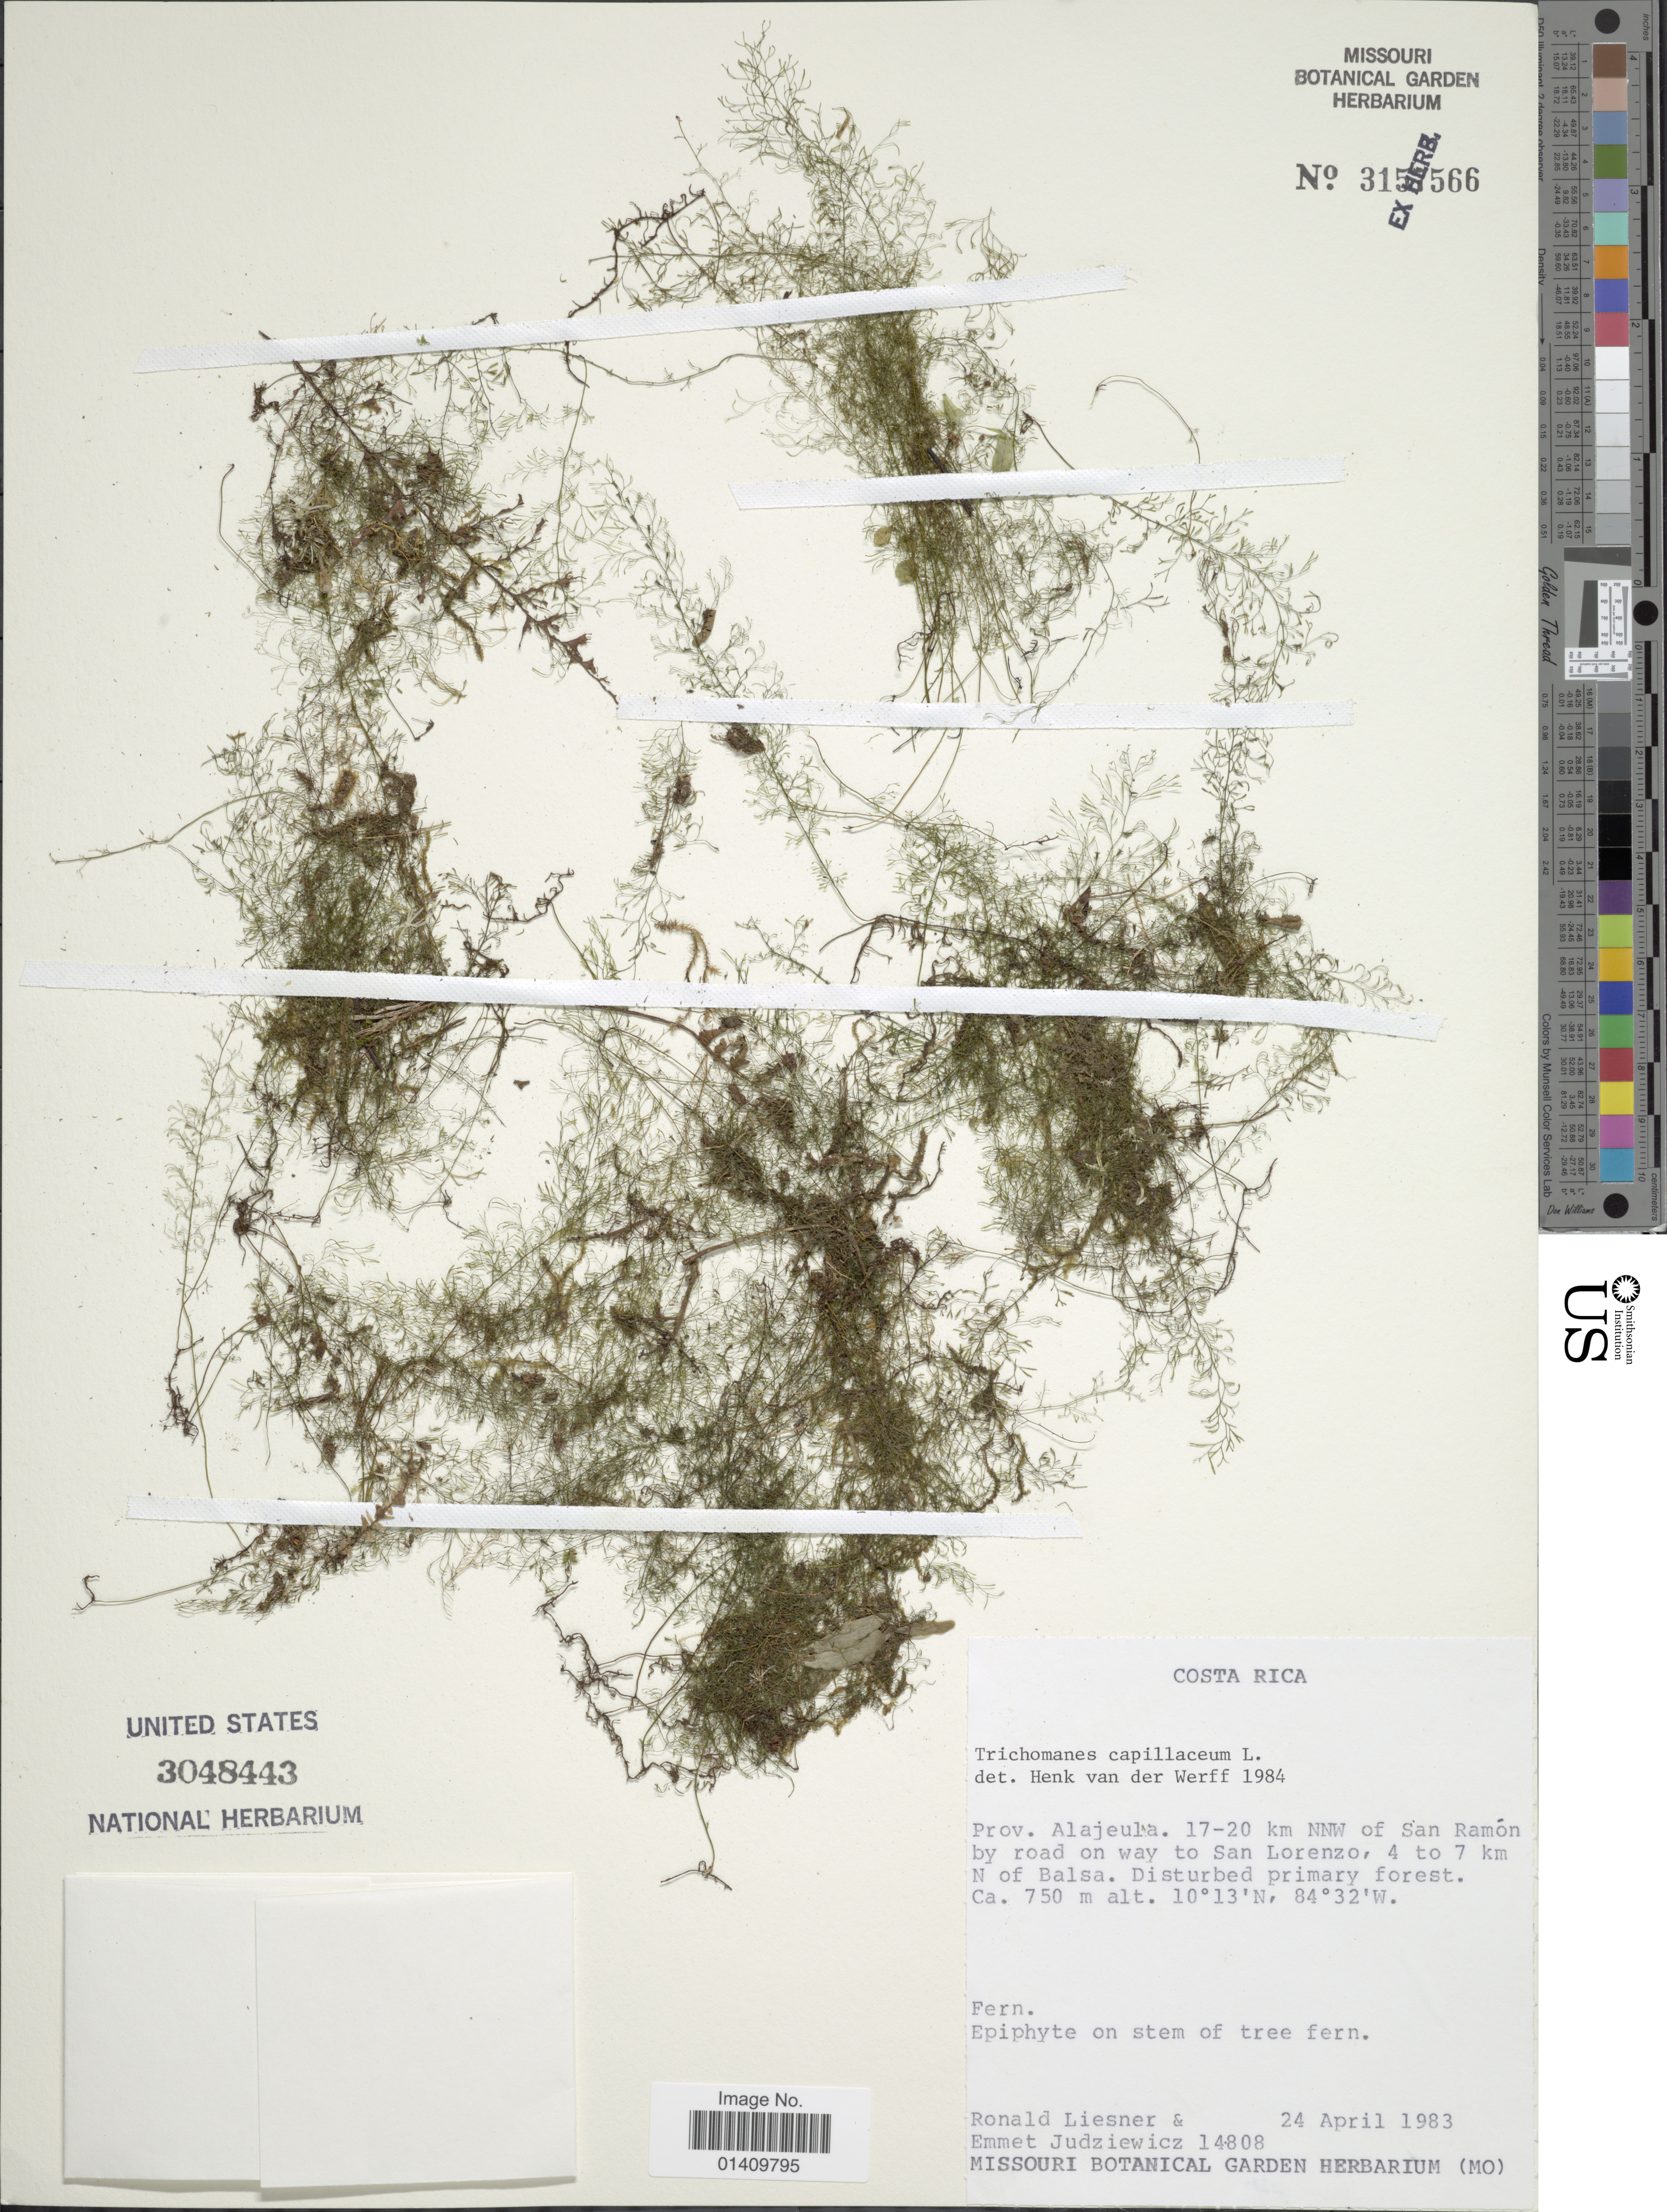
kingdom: Plantae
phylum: Tracheophyta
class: Polypodiopsida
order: Hymenophyllales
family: Hymenophyllaceae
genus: Polyphlebium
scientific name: Polyphlebium angustatum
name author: (Carmich.) Ebihara & Dubuisson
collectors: R. L. Liesner & E. Judziewicz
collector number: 14808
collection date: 1983-04-24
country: Costa Rica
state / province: Alajuela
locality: Prov. Alajuela 17-20km NNW of San Ramos by road on way to San Lorenzo 4 to 7 km N of Balsa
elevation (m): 750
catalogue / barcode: US 3048443